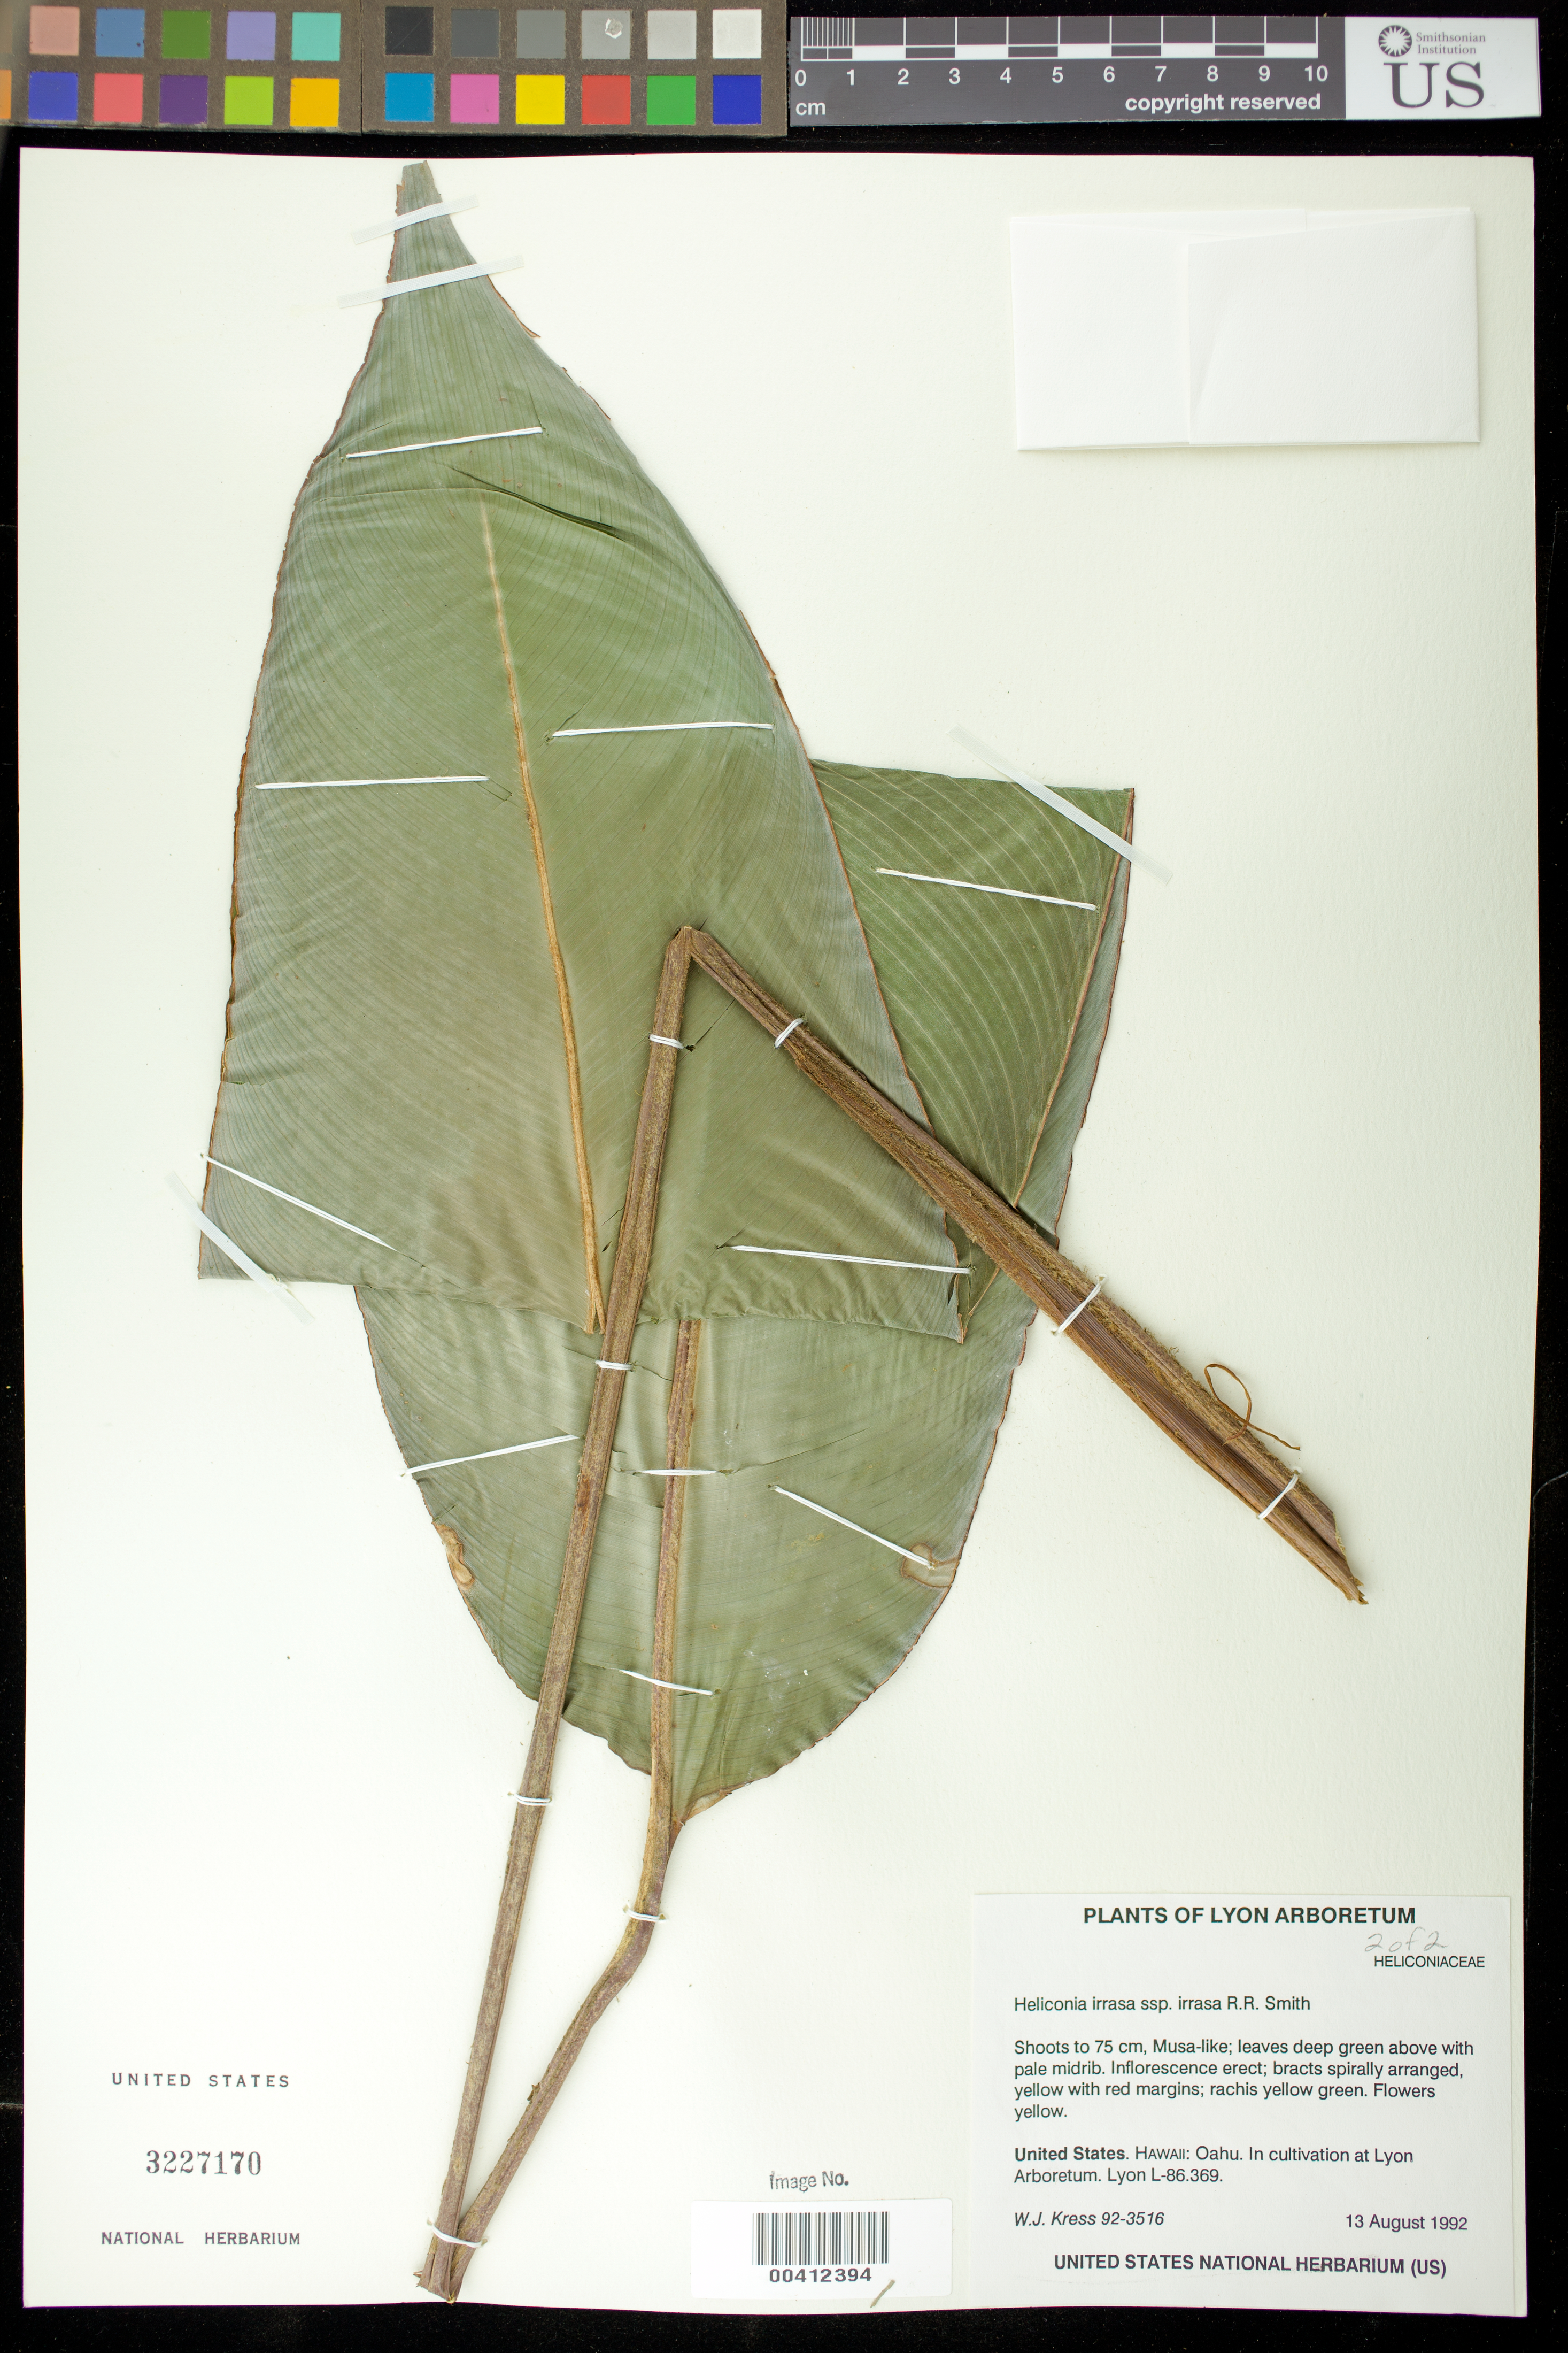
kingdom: Plantae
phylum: Tracheophyta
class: Liliopsida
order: Zingiberales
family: Heliconiaceae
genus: Heliconia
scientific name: Heliconia irrasa subsp. irrasa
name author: Lane ex R.R. Sm.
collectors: W. J. Kress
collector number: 92-3516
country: United States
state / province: Hawaii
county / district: Honolulu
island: Oahu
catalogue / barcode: US 3227170